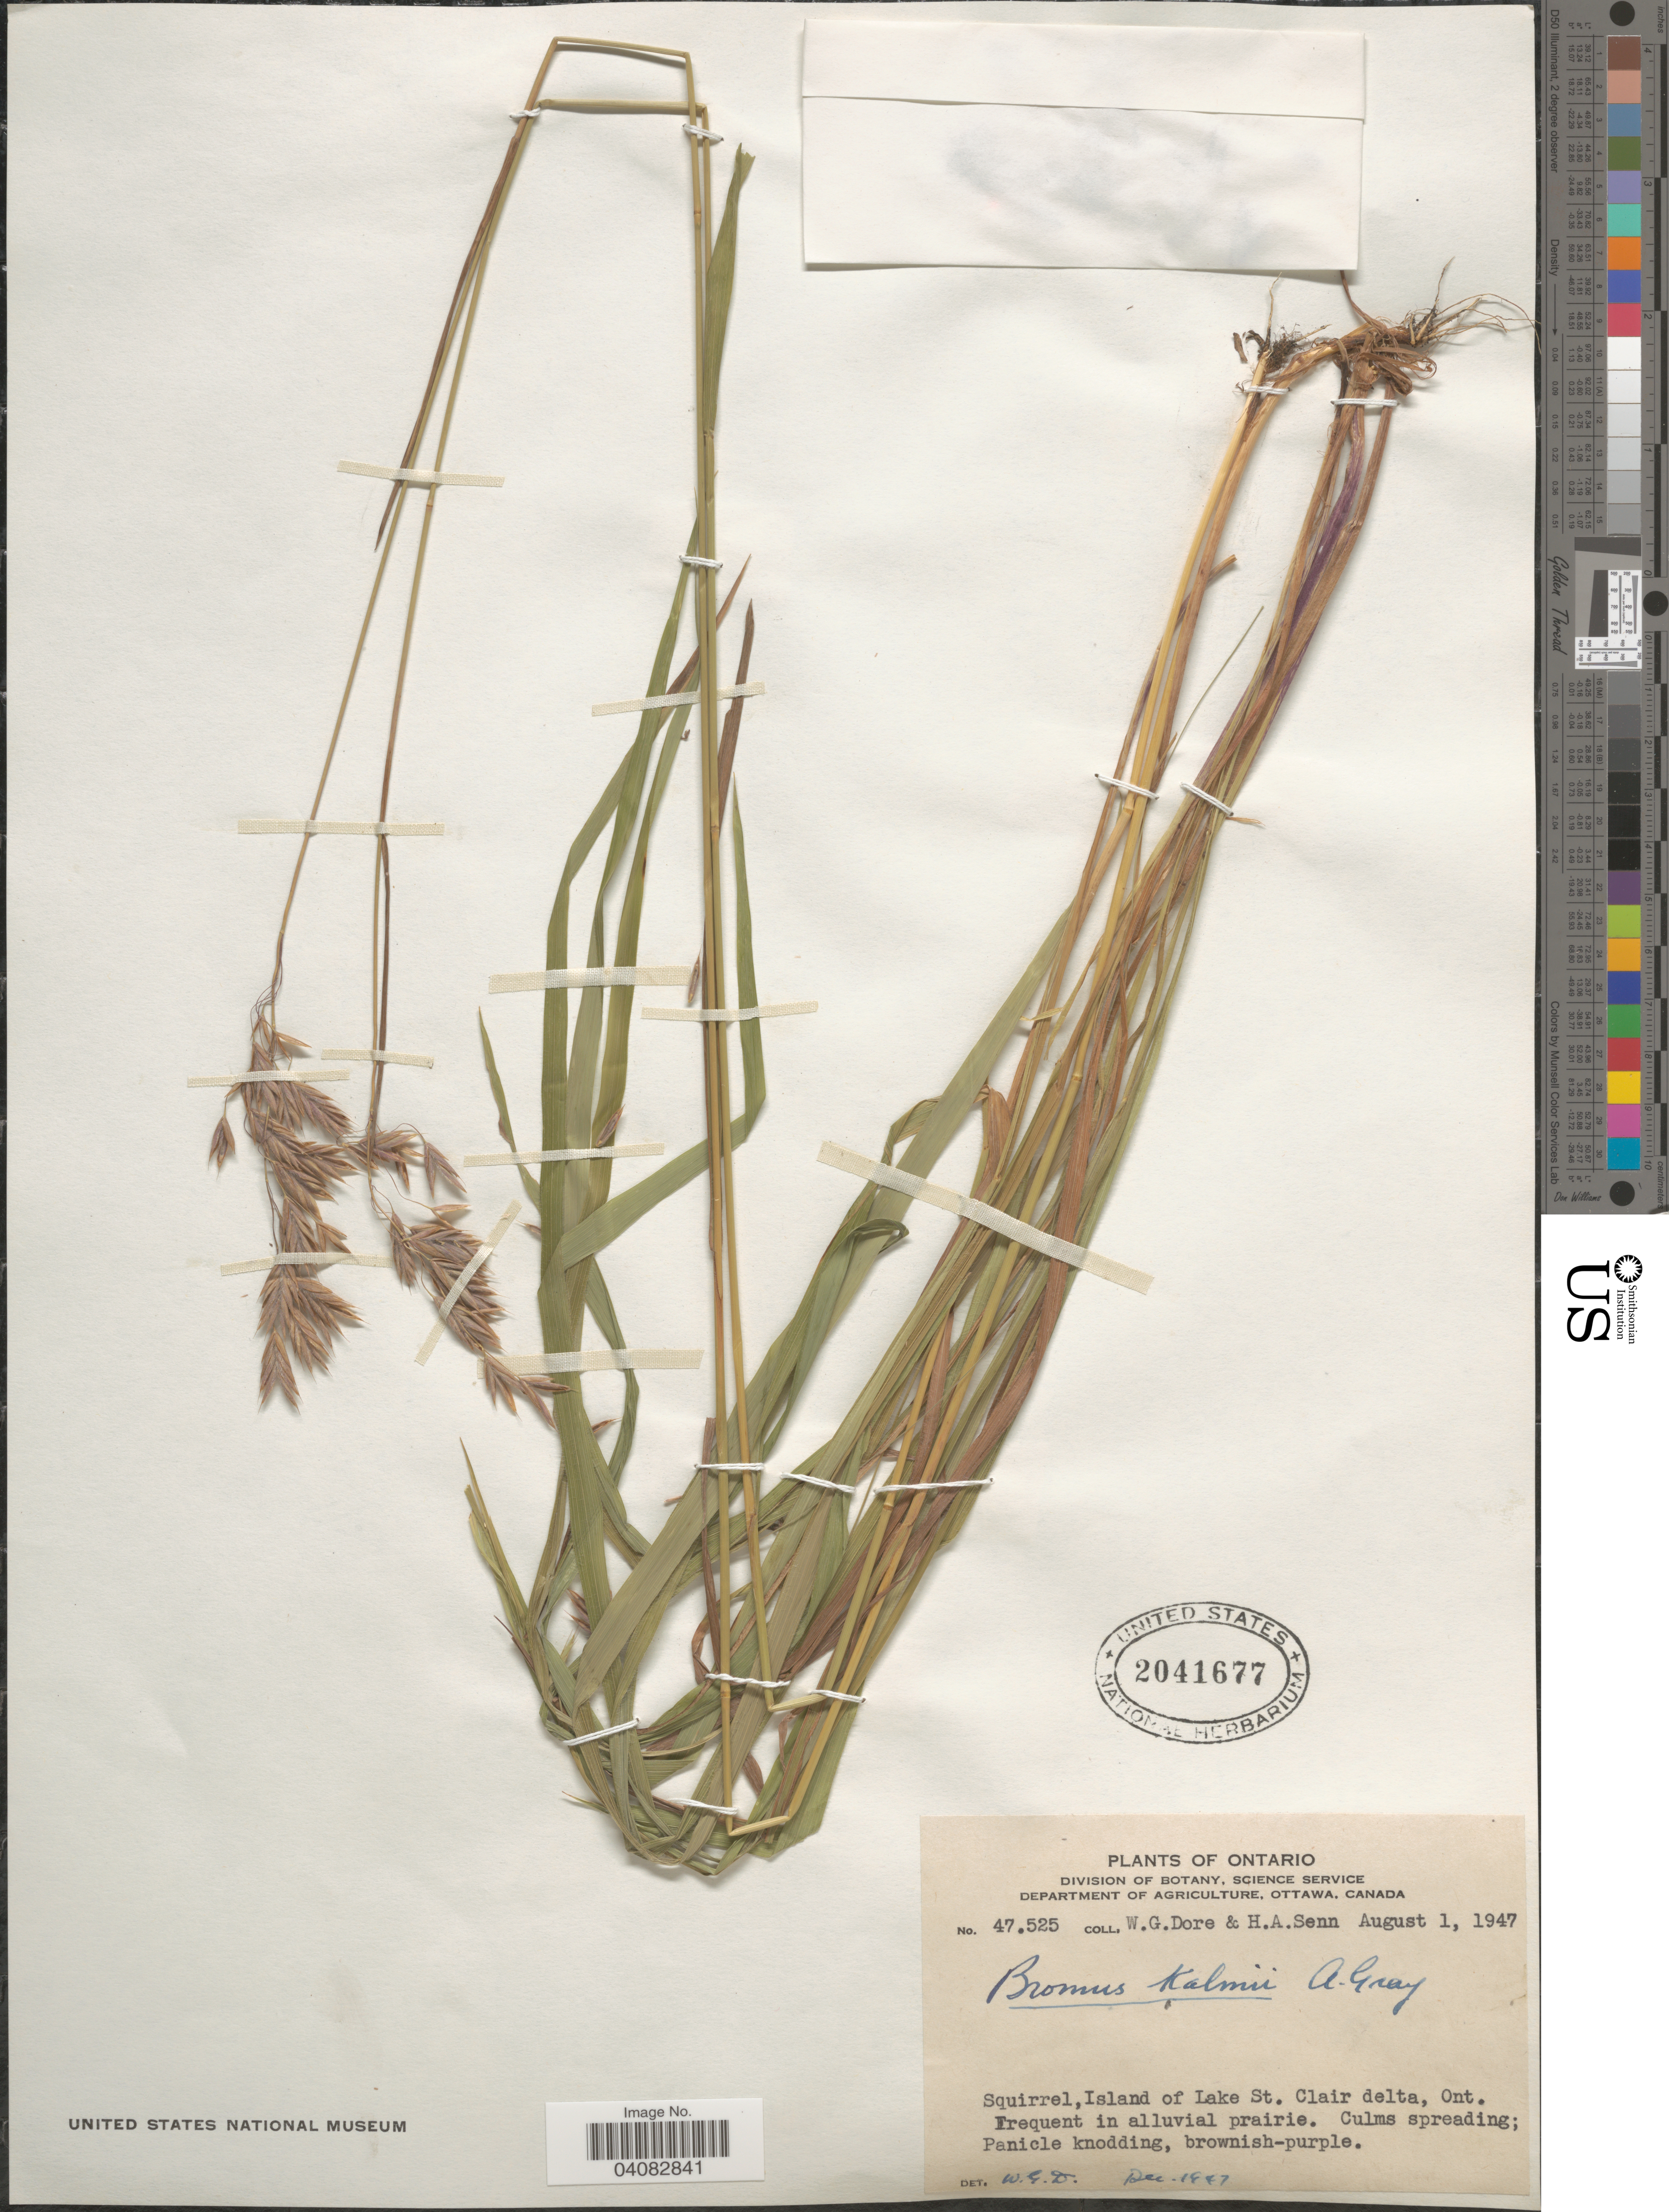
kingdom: Plantae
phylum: Tracheophyta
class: Liliopsida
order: Poales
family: Poaceae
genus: Bromus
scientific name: Bromus kalmii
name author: A. Gray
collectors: W. Dore & H. Senn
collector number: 47525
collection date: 1947-08-01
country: Canada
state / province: Ontario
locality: Squirrel, Island of Lake St. Clair delta, Frequent in alluvial prairie.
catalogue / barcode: US 2041677